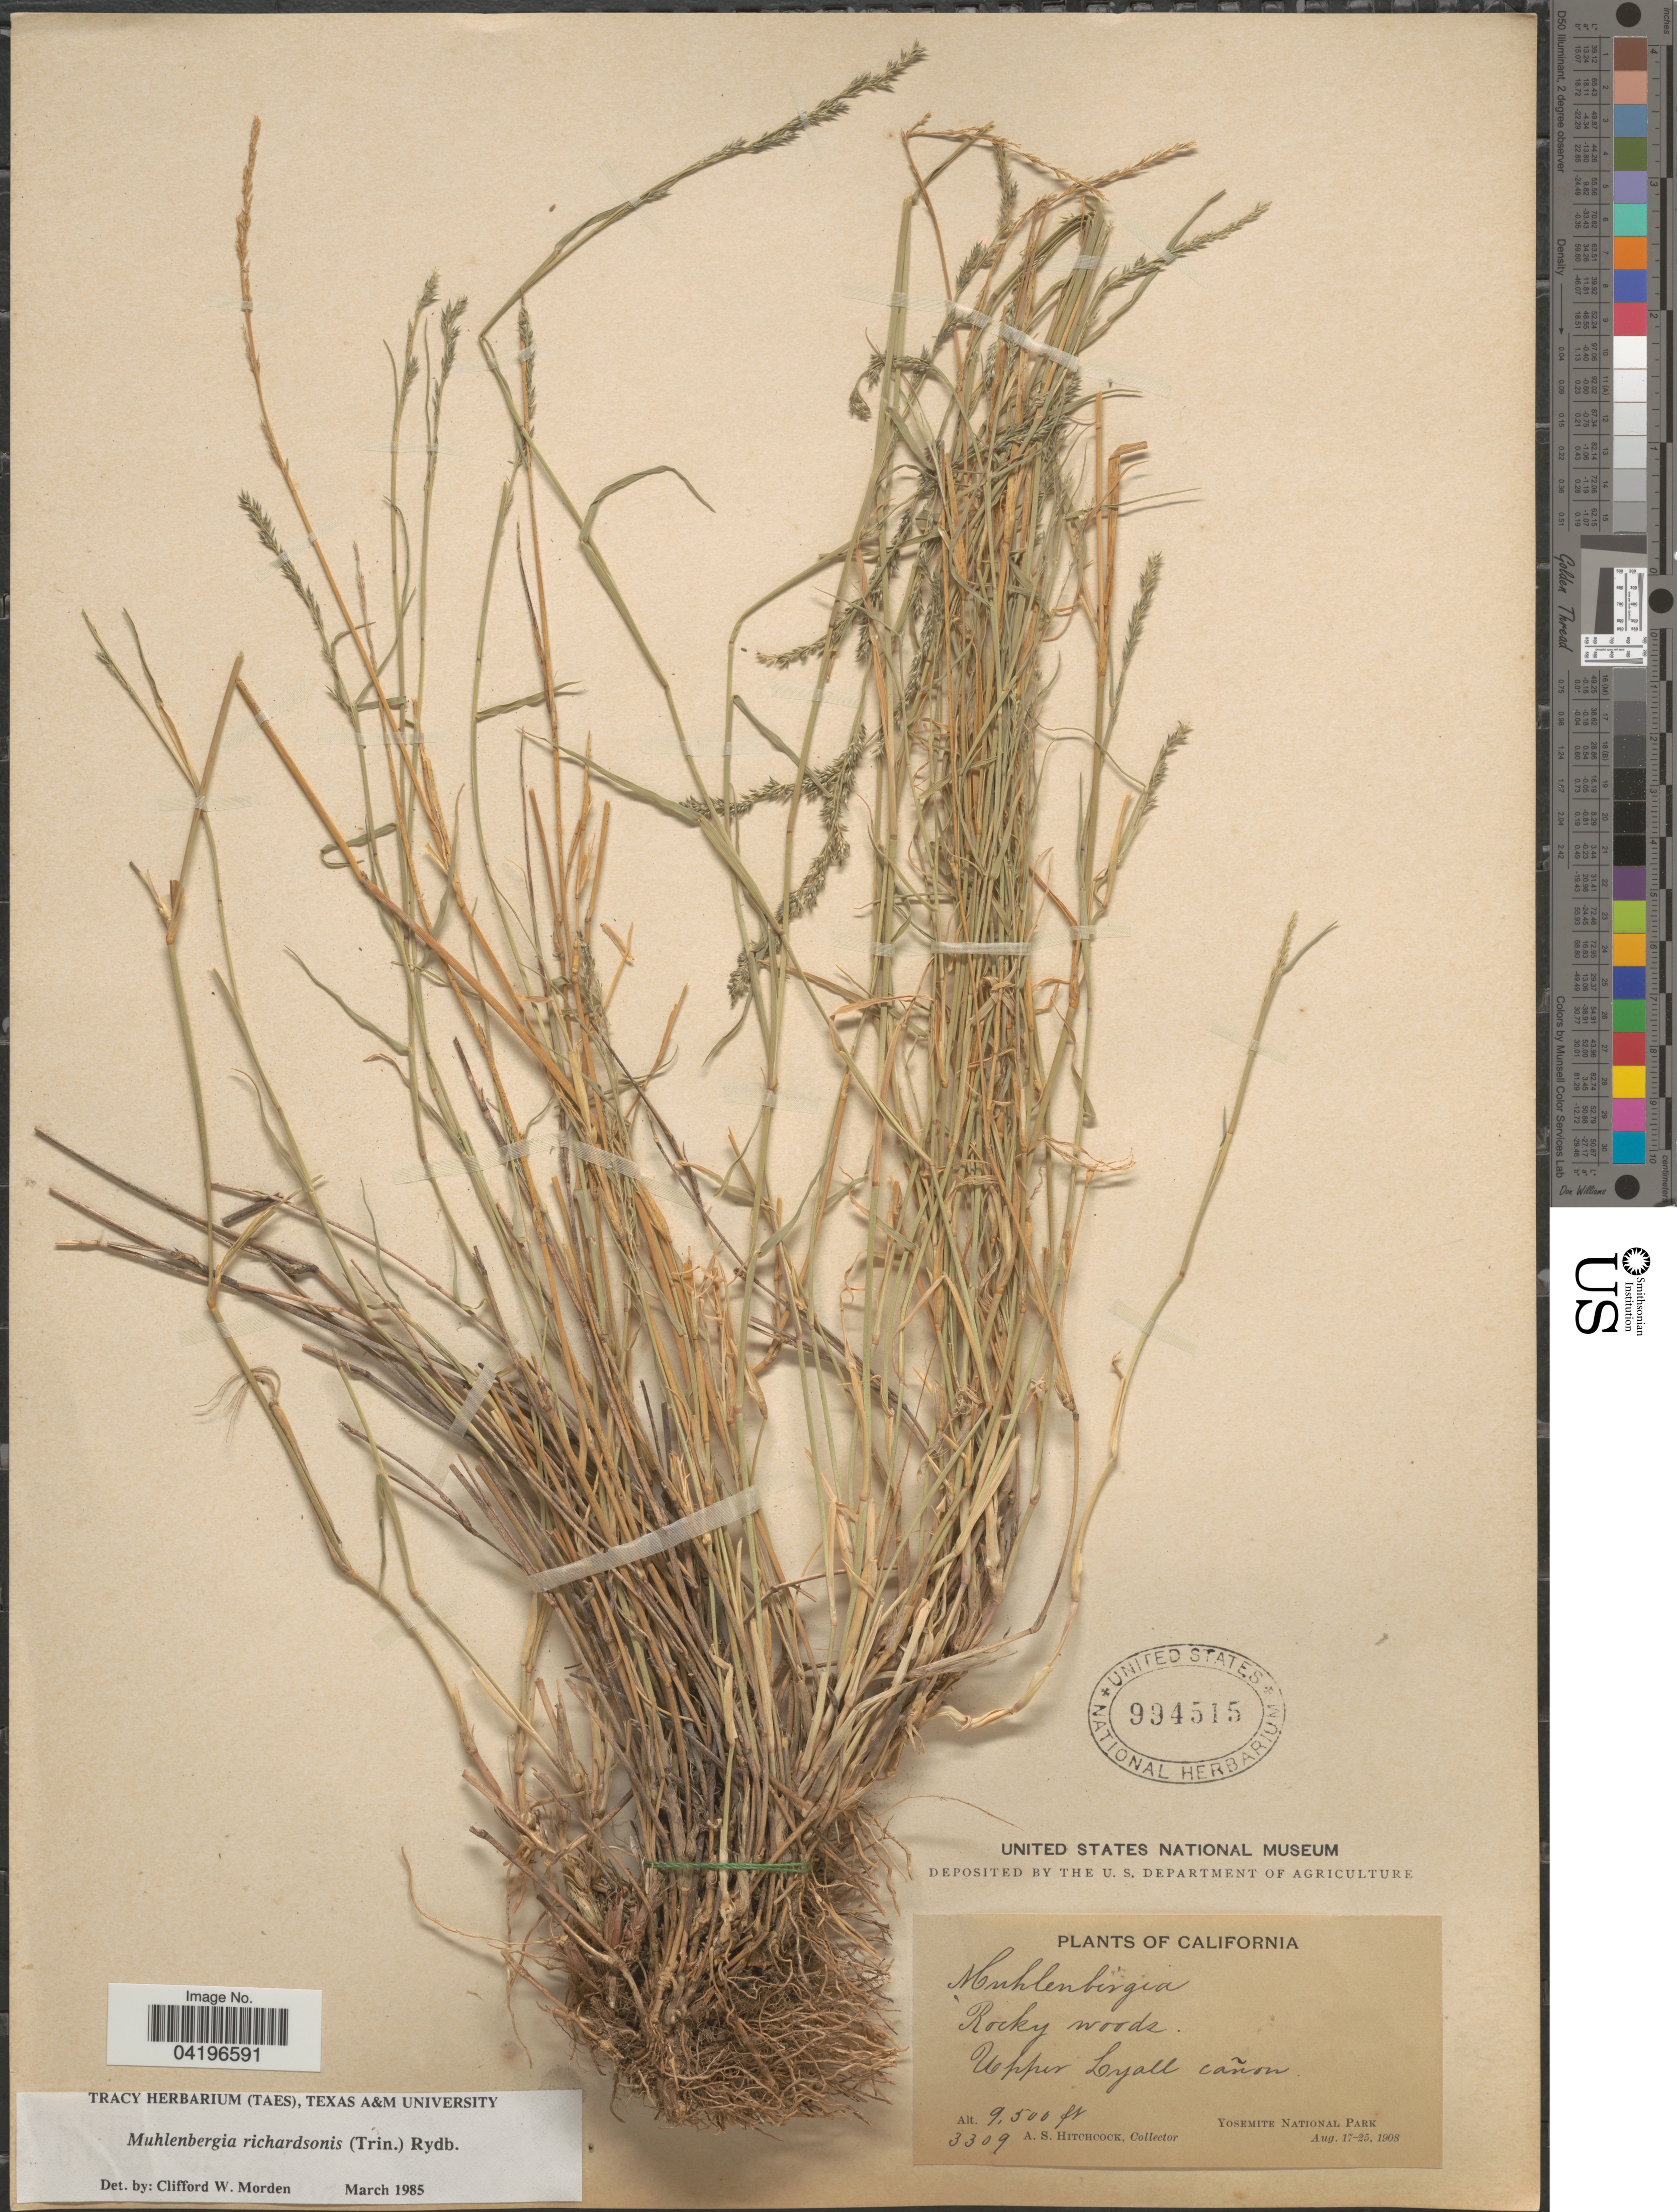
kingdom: Plantae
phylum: Tracheophyta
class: Liliopsida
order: Poales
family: Poaceae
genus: Muhlenbergia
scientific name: Muhlenbergia richardsonis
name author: (Trin.) Rydb.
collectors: A. S. Hitchcock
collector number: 3309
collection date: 1908-08-17/1908-08-25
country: United States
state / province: California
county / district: Mariposa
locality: Upper Lyall cañon. Yosemite National Park.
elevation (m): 2896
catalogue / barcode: US 994515